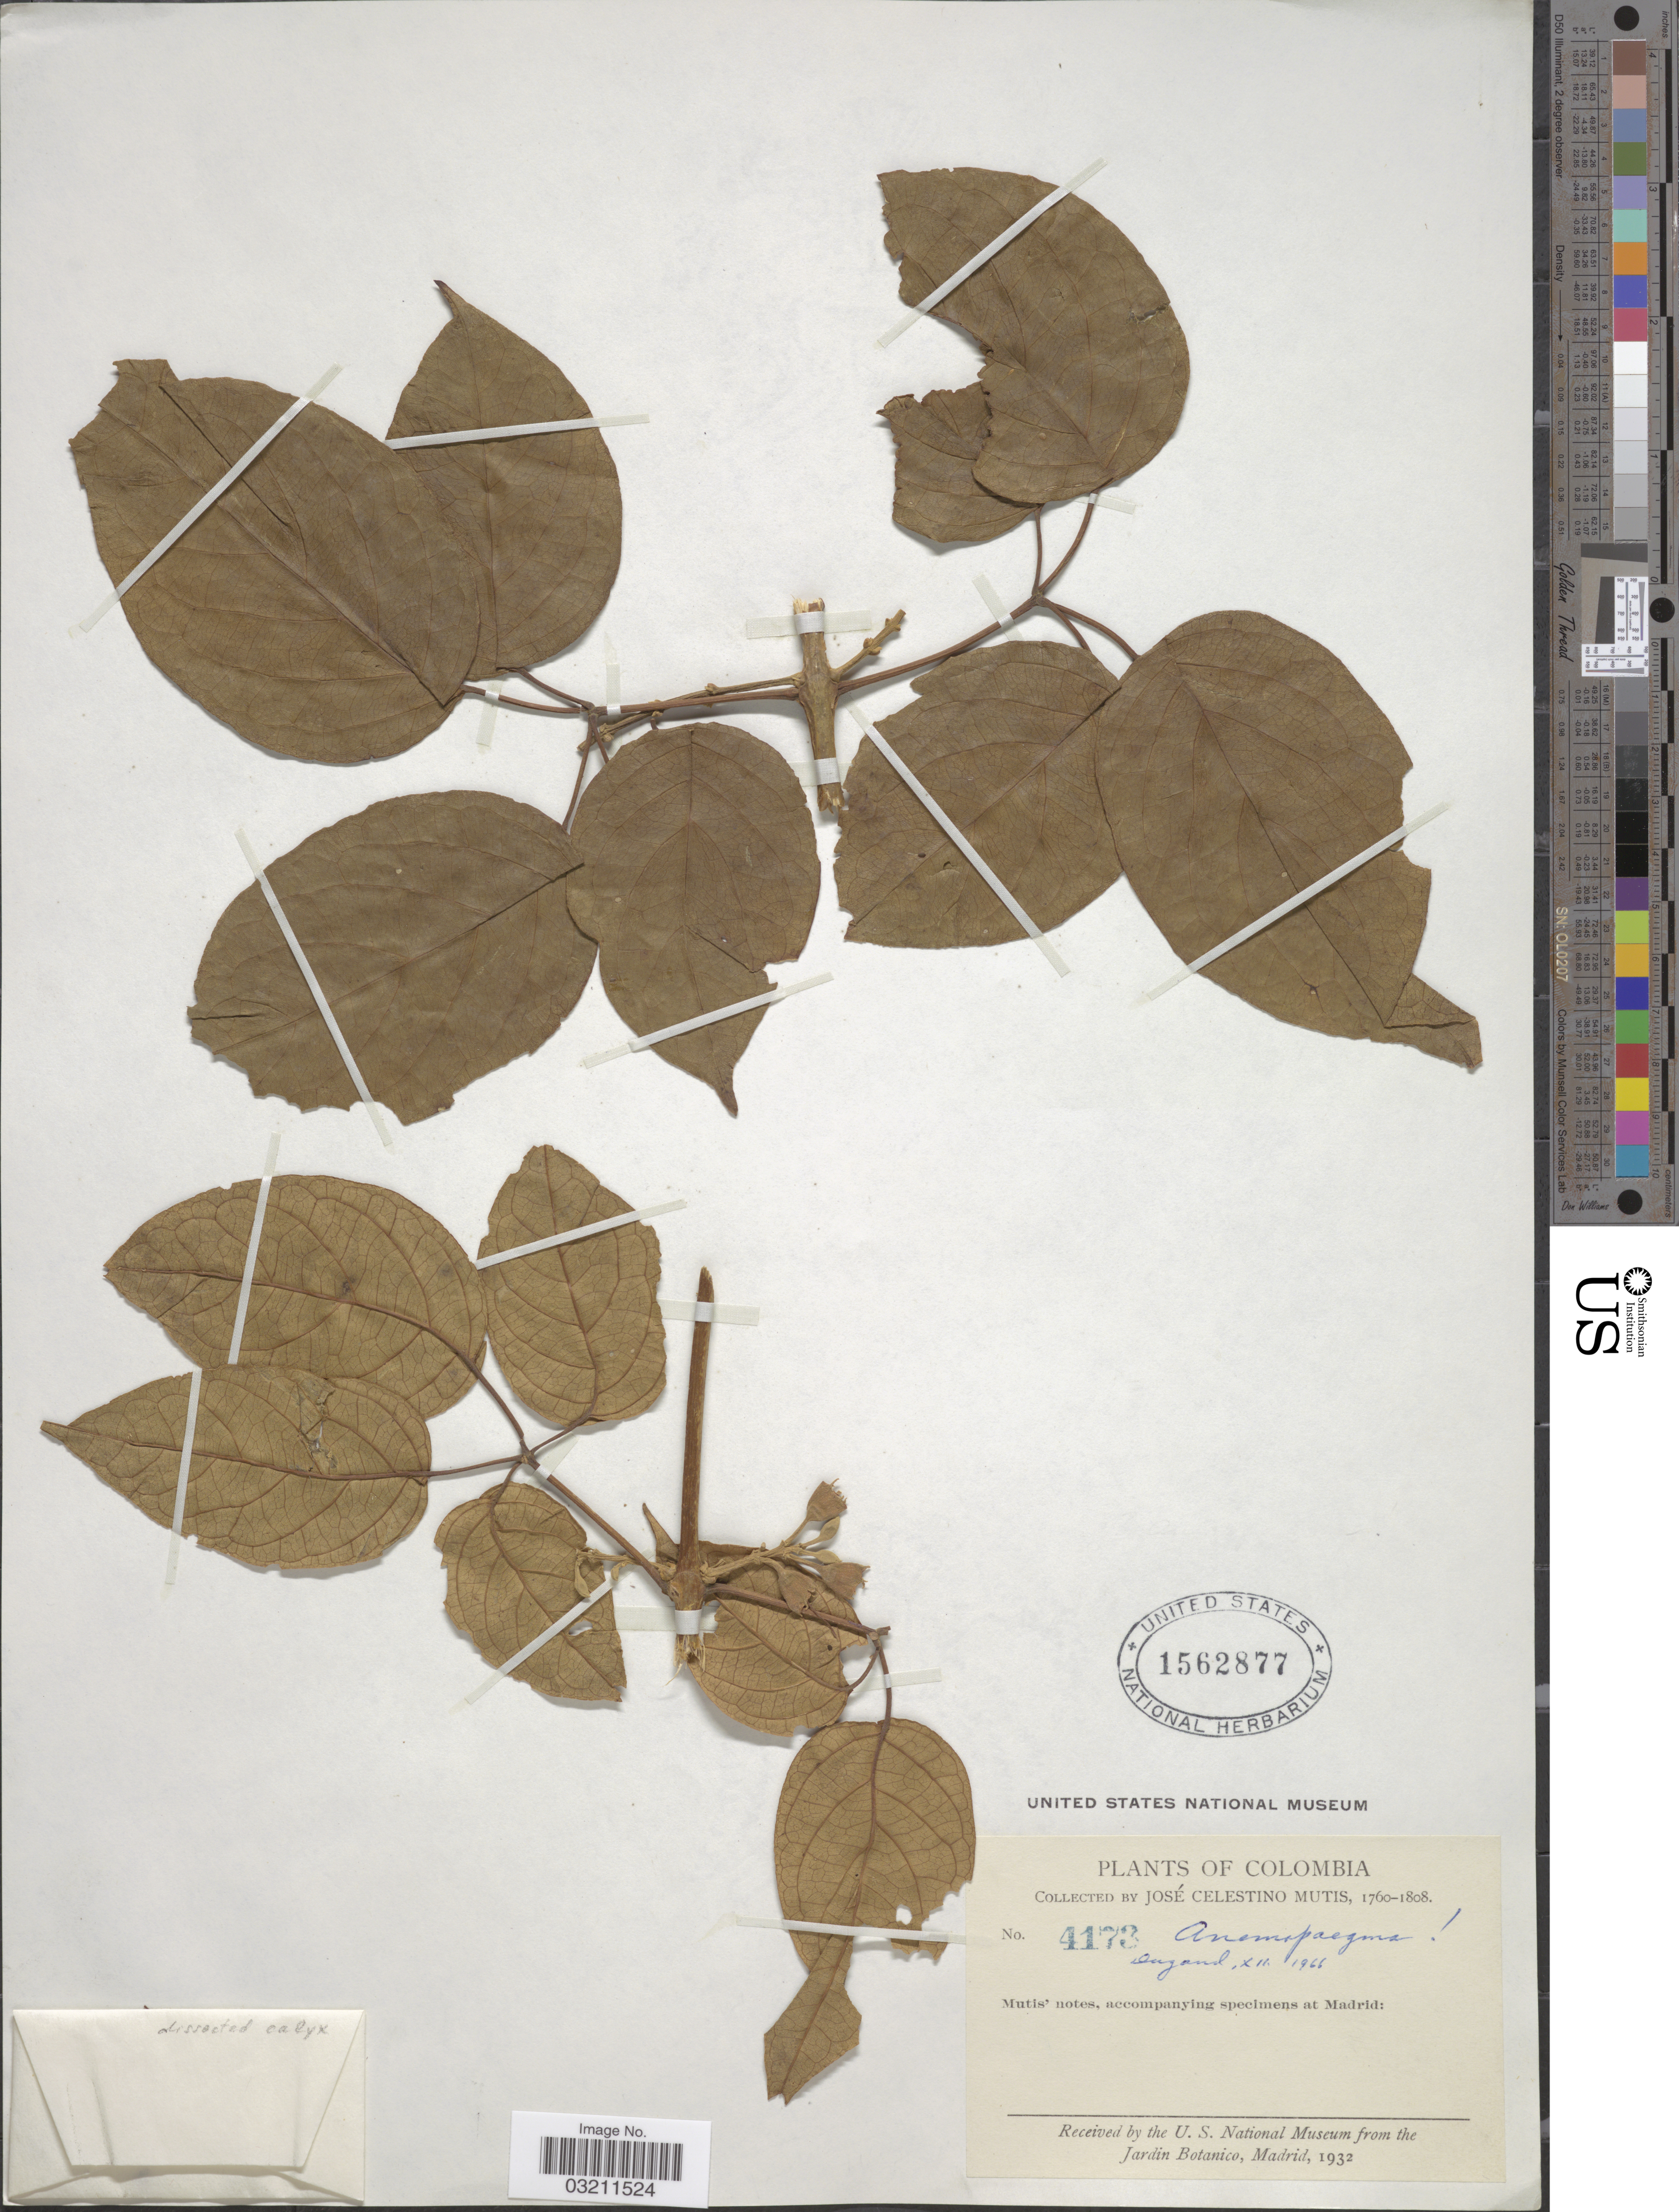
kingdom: Plantae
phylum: Tracheophyta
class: Magnoliopsida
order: Lamiales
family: Bignoniaceae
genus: Anemopaegma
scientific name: Anemopaegma sp.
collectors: J. C. B. Mutis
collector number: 4173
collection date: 1760/1808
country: Colombia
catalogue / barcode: US 1562877